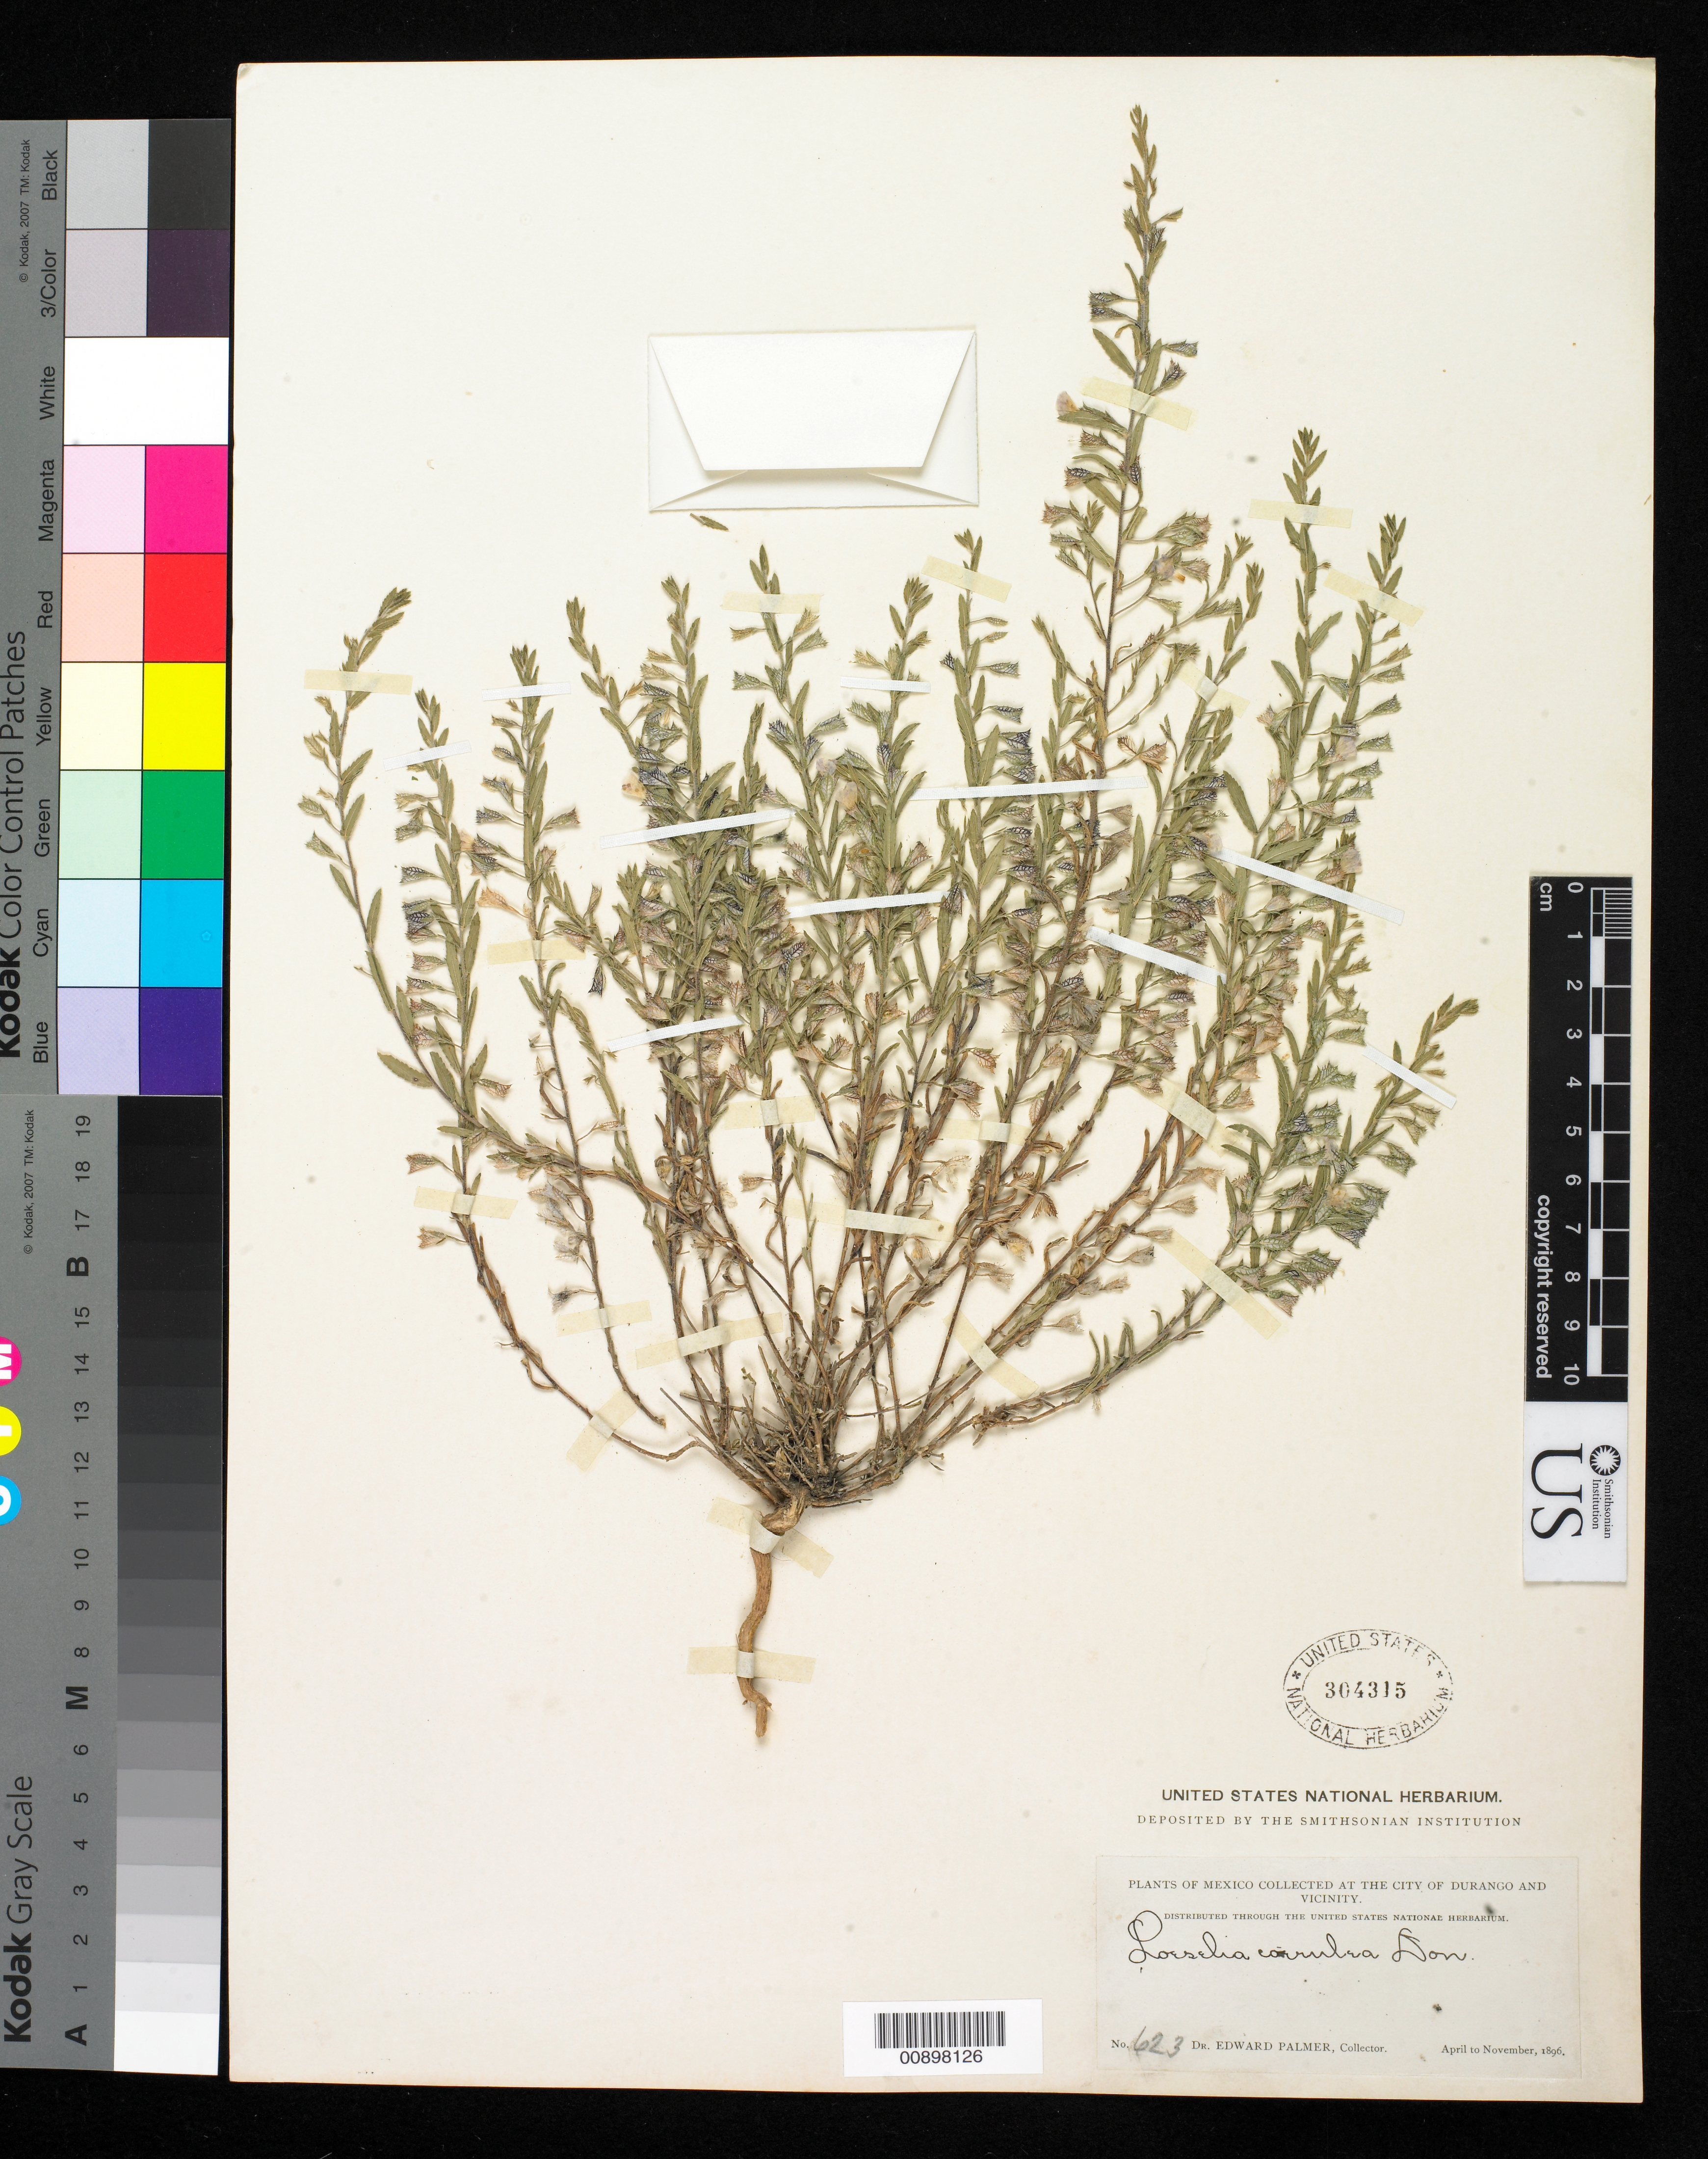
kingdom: Plantae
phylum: Tracheophyta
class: Magnoliopsida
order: Ericales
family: Polemoniaceae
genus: Loeselia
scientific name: Loeselia caerulea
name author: (Cav.) G. Don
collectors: E. Palmer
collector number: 623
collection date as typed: Apr 1896 to -- Nov 1896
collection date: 1896-04/1896-11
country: Mexico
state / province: Durango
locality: City of Durango and vicinity.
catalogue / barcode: US 304315